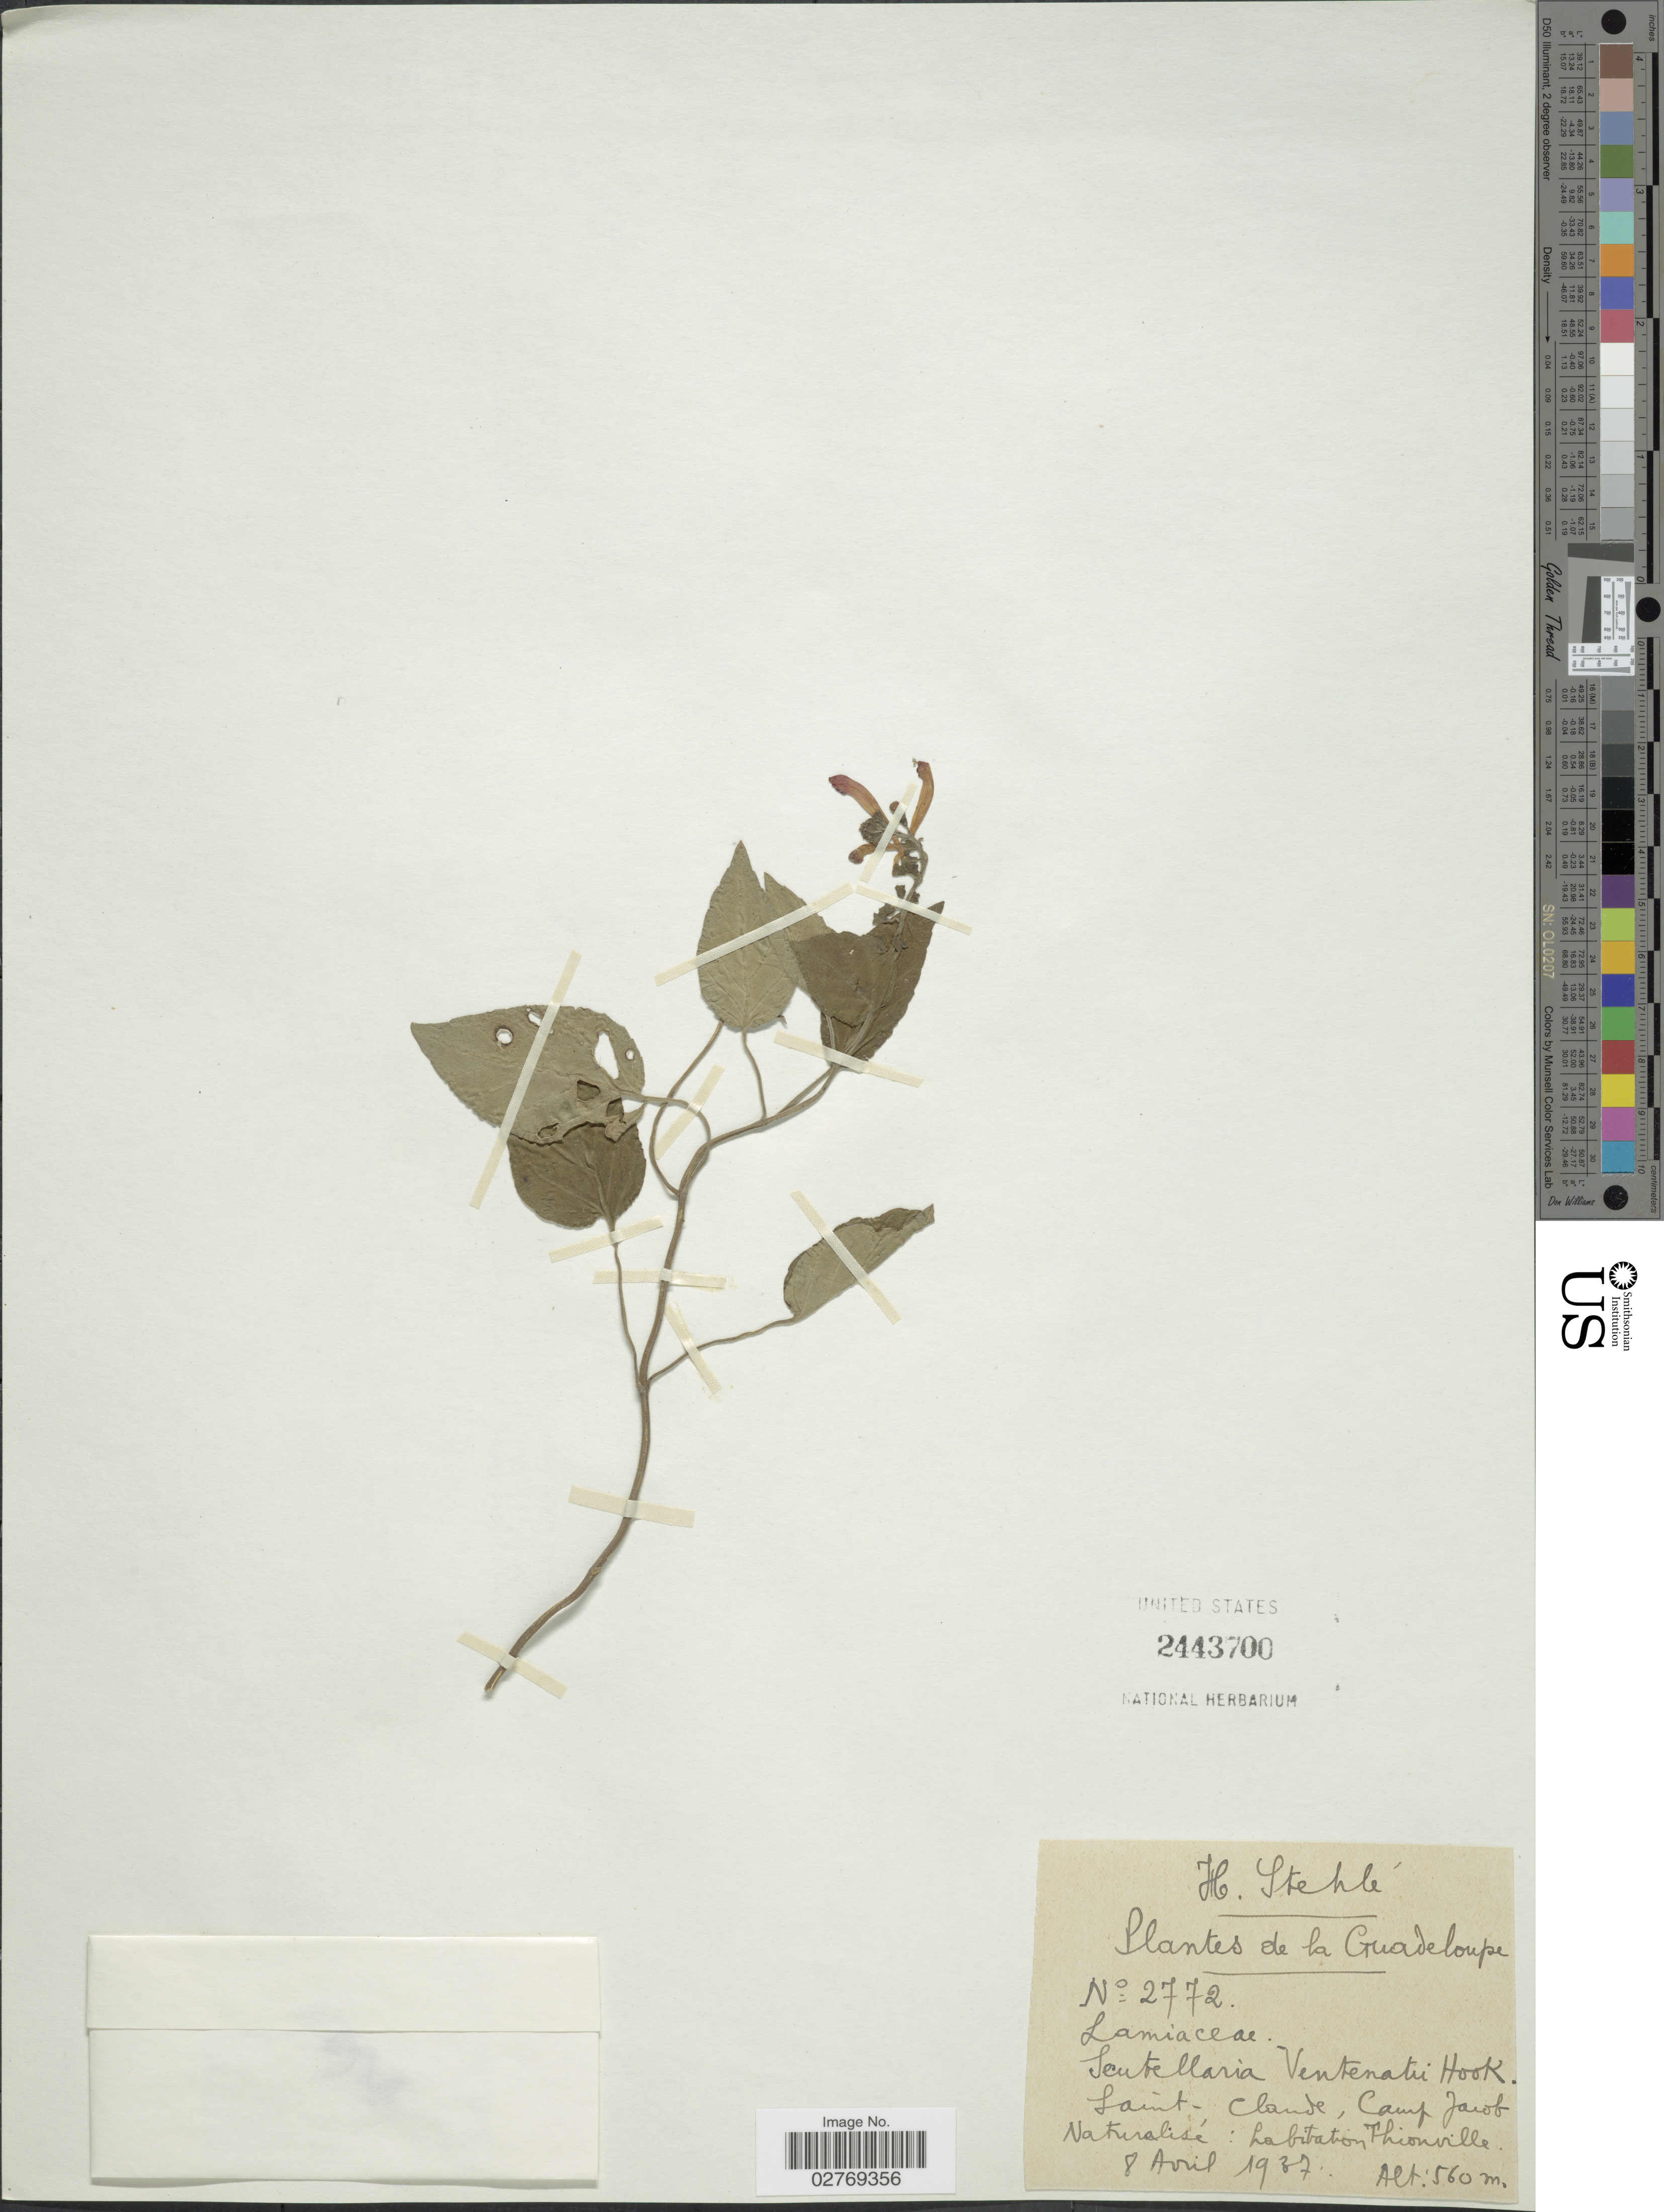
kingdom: Plantae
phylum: Tracheophyta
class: Magnoliopsida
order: Lamiales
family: Lamiaceae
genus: Scutellaria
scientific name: Scutellaria ventenatii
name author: Hook.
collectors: H. Stehlé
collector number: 2772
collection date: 1937-04-08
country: Guadeloupe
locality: Saint - Claude, Camp Jacob Naturalisé: Habitation Thionville.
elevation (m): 560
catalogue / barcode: US 2443700